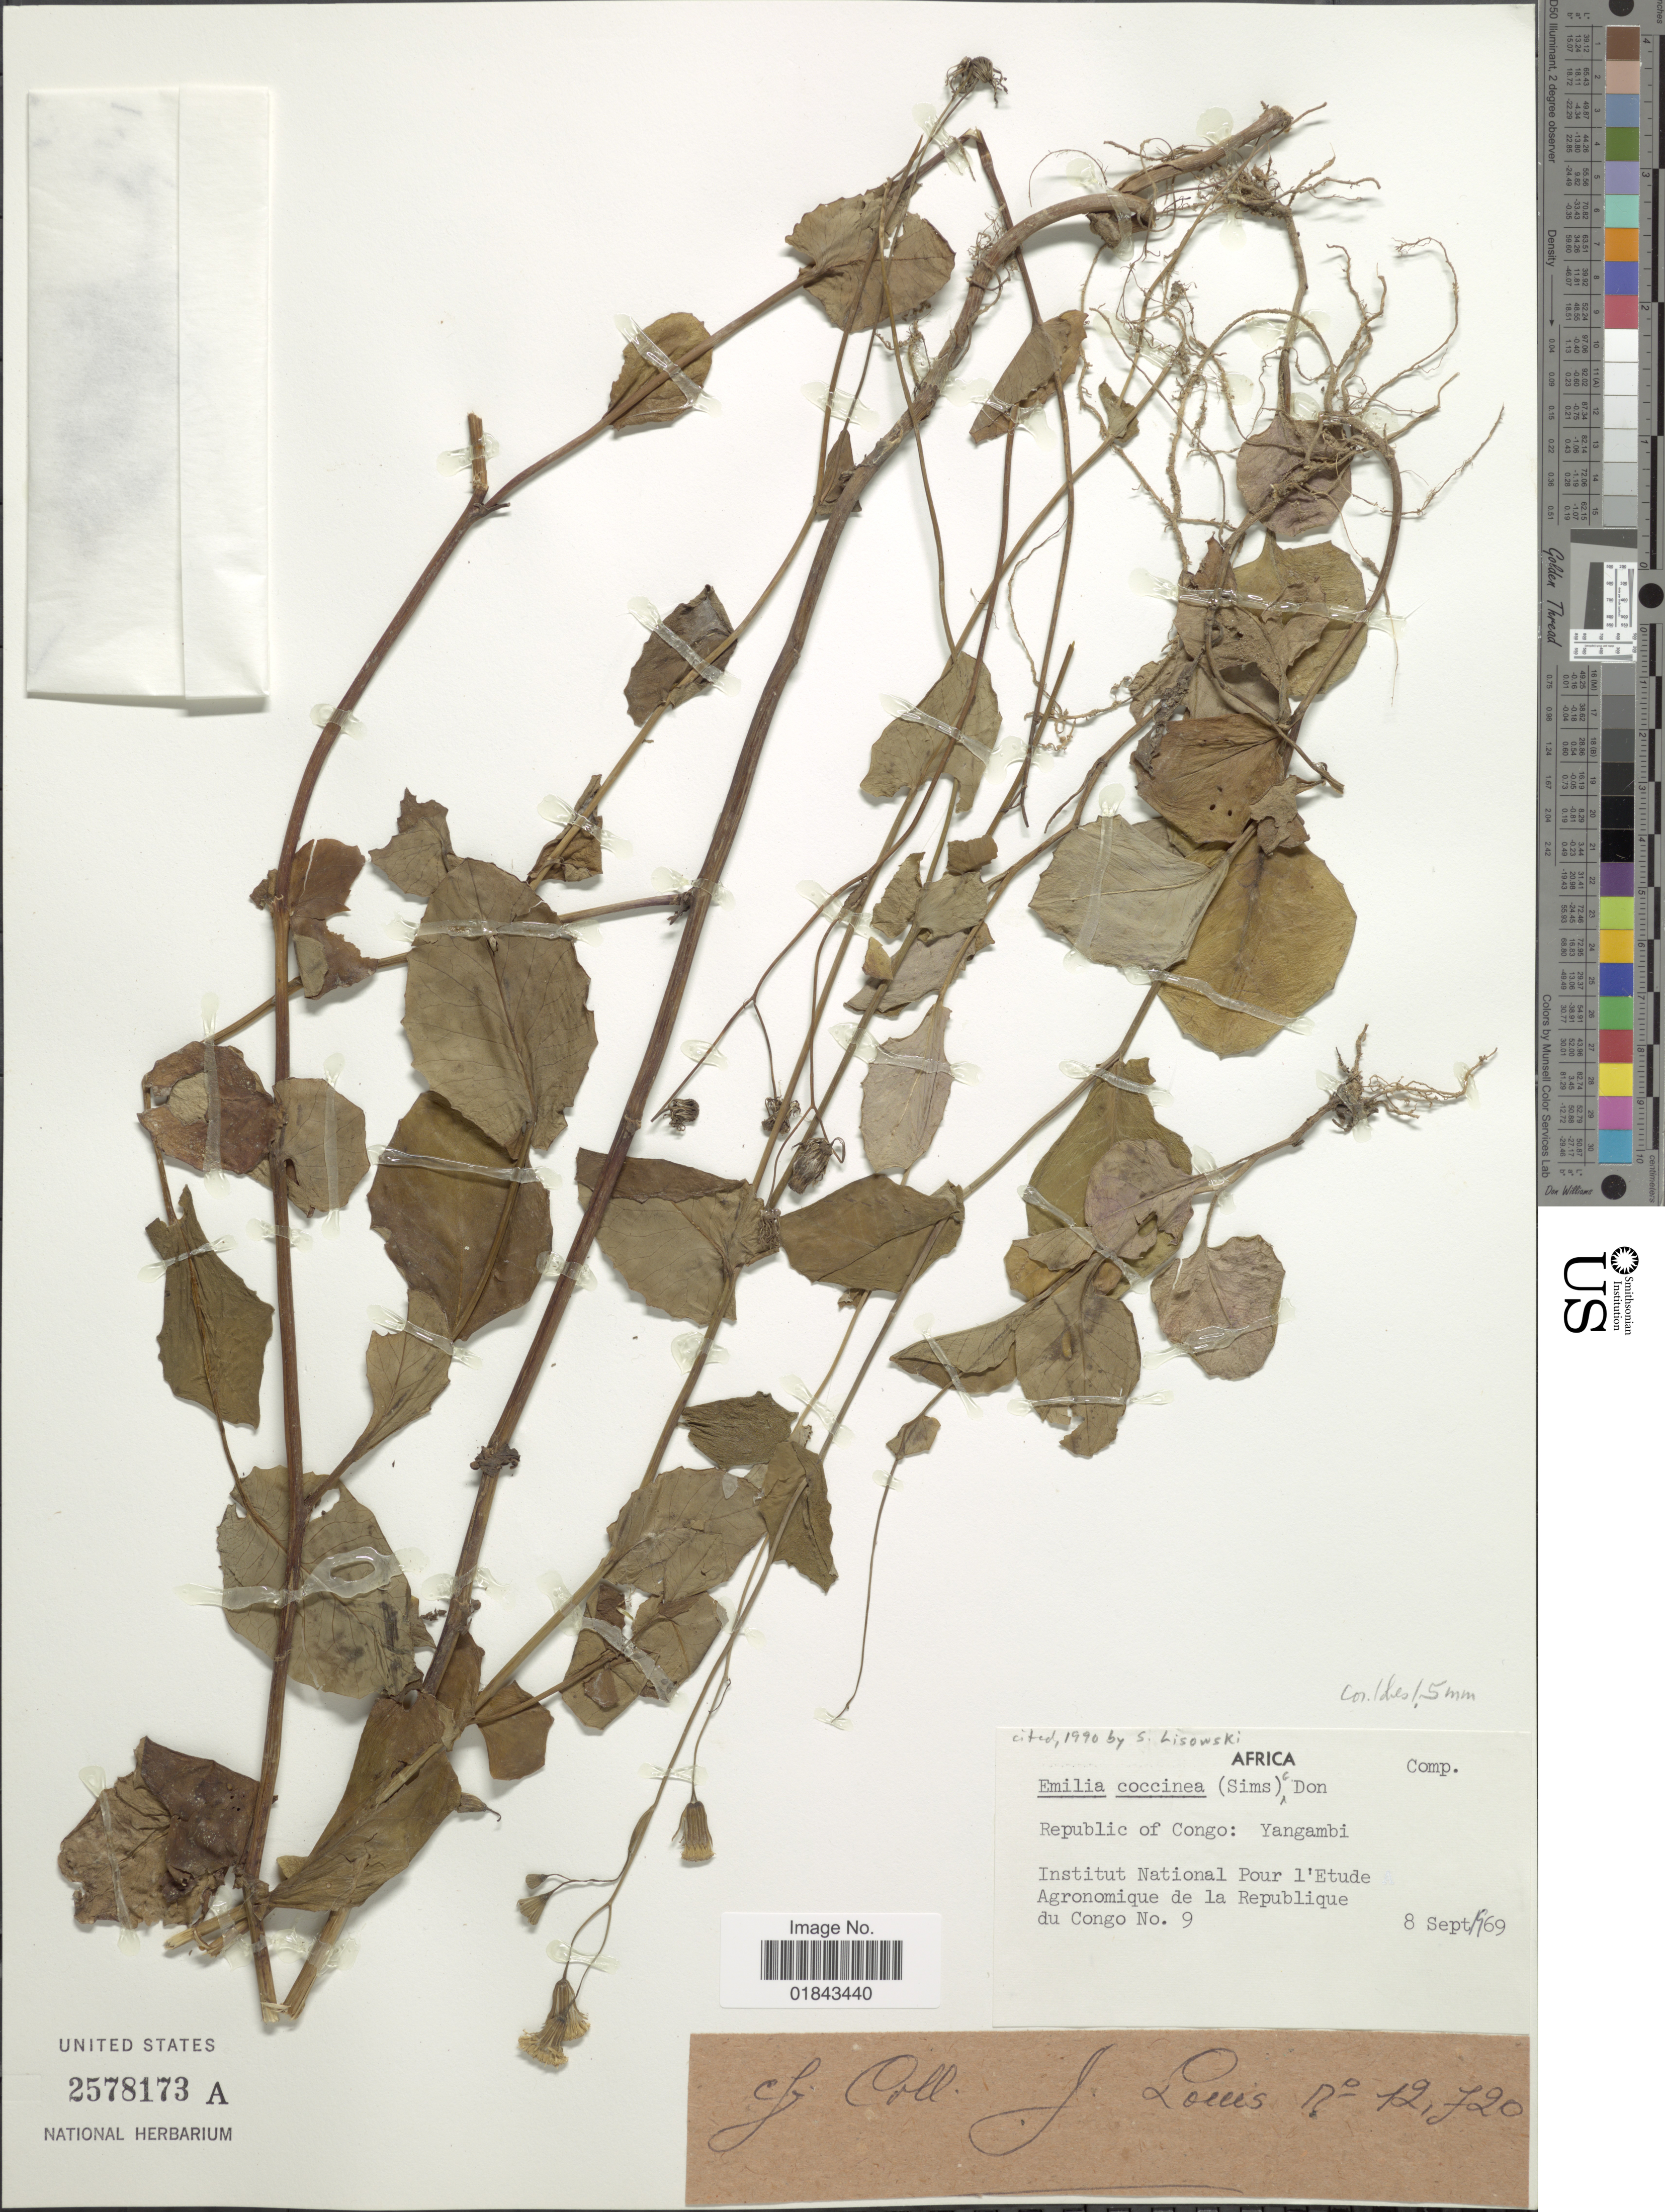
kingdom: Plantae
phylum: Tracheophyta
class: Magnoliopsida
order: Asterales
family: Asteraceae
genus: Emilia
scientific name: Emilia coccinea (Sims) Sweet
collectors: Institut National pour lEtude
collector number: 9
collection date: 1969-09-08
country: Congo, Republic of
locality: Yangambi.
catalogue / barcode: US 2578173A